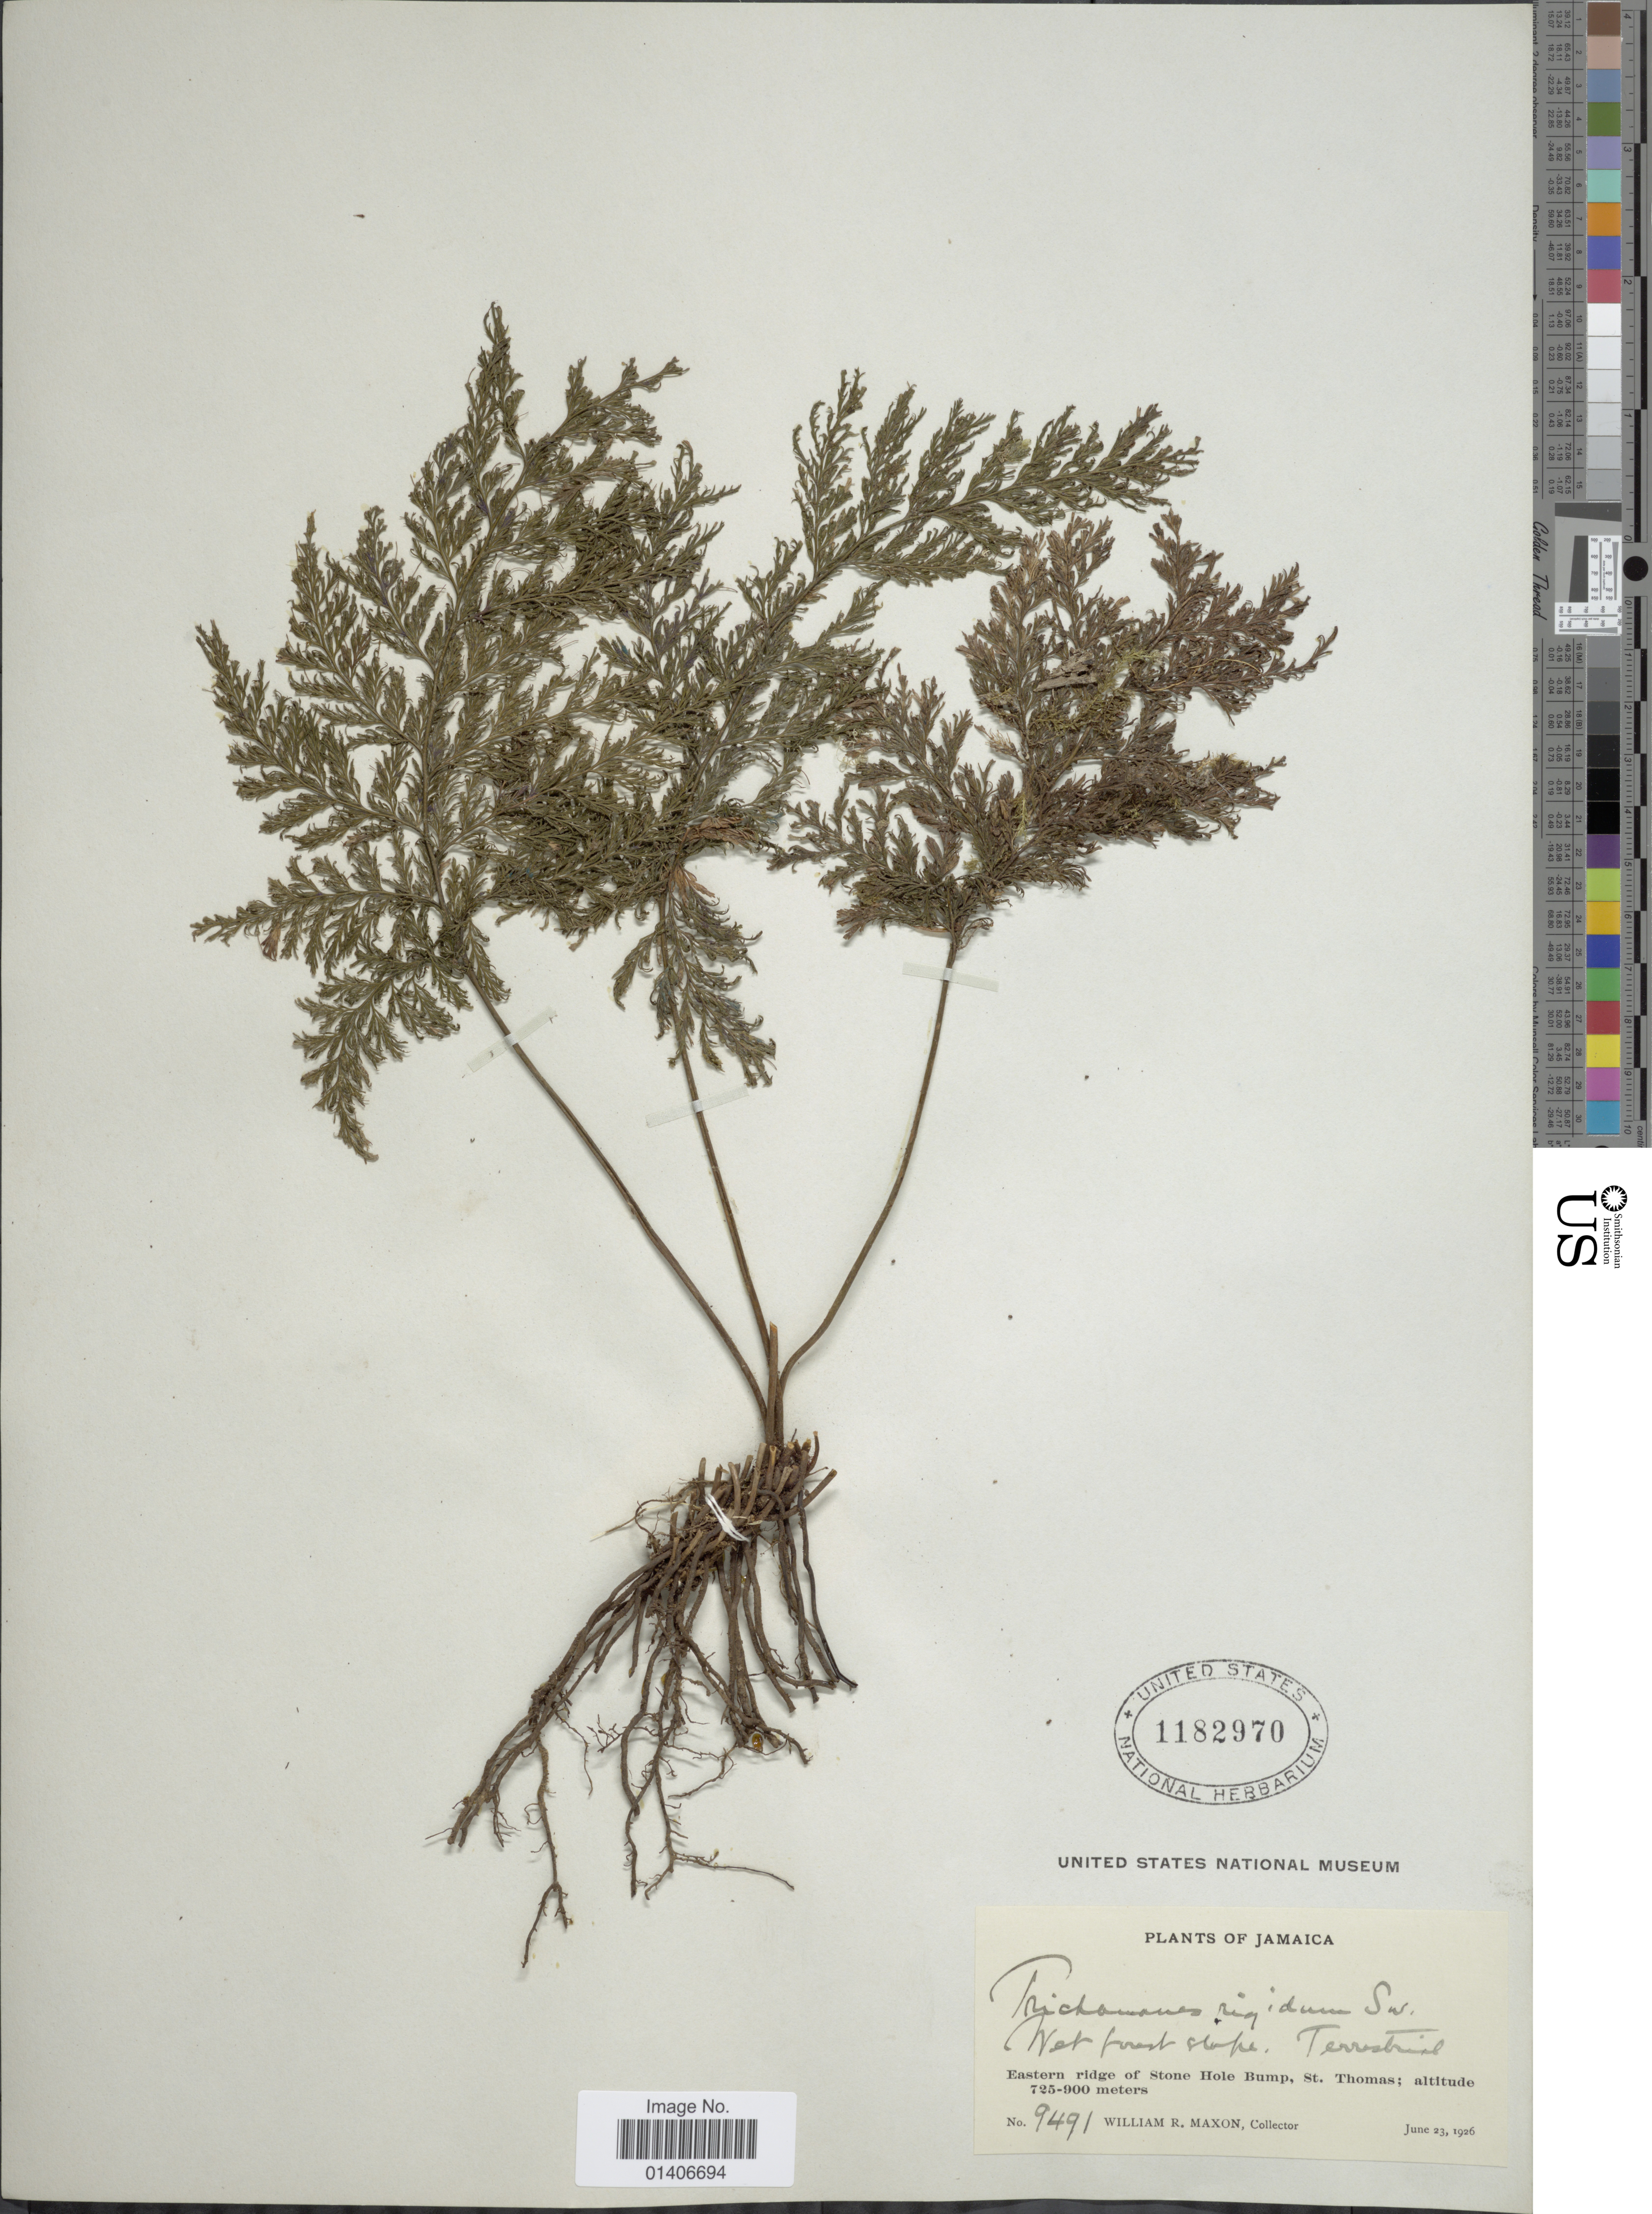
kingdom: Plantae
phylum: Tracheophyta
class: Polypodiopsida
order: Hymenophyllales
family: Hymenophyllaceae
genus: Abrodictyum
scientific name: Abrodictyum rigidum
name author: (Sw.) Ebihara & Dubuisson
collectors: W. R. Maxon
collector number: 9491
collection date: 1926-06-23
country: Jamaica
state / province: Saint Thomas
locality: Eastern ridge of Stone Hole Bump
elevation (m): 725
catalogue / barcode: US 1182970